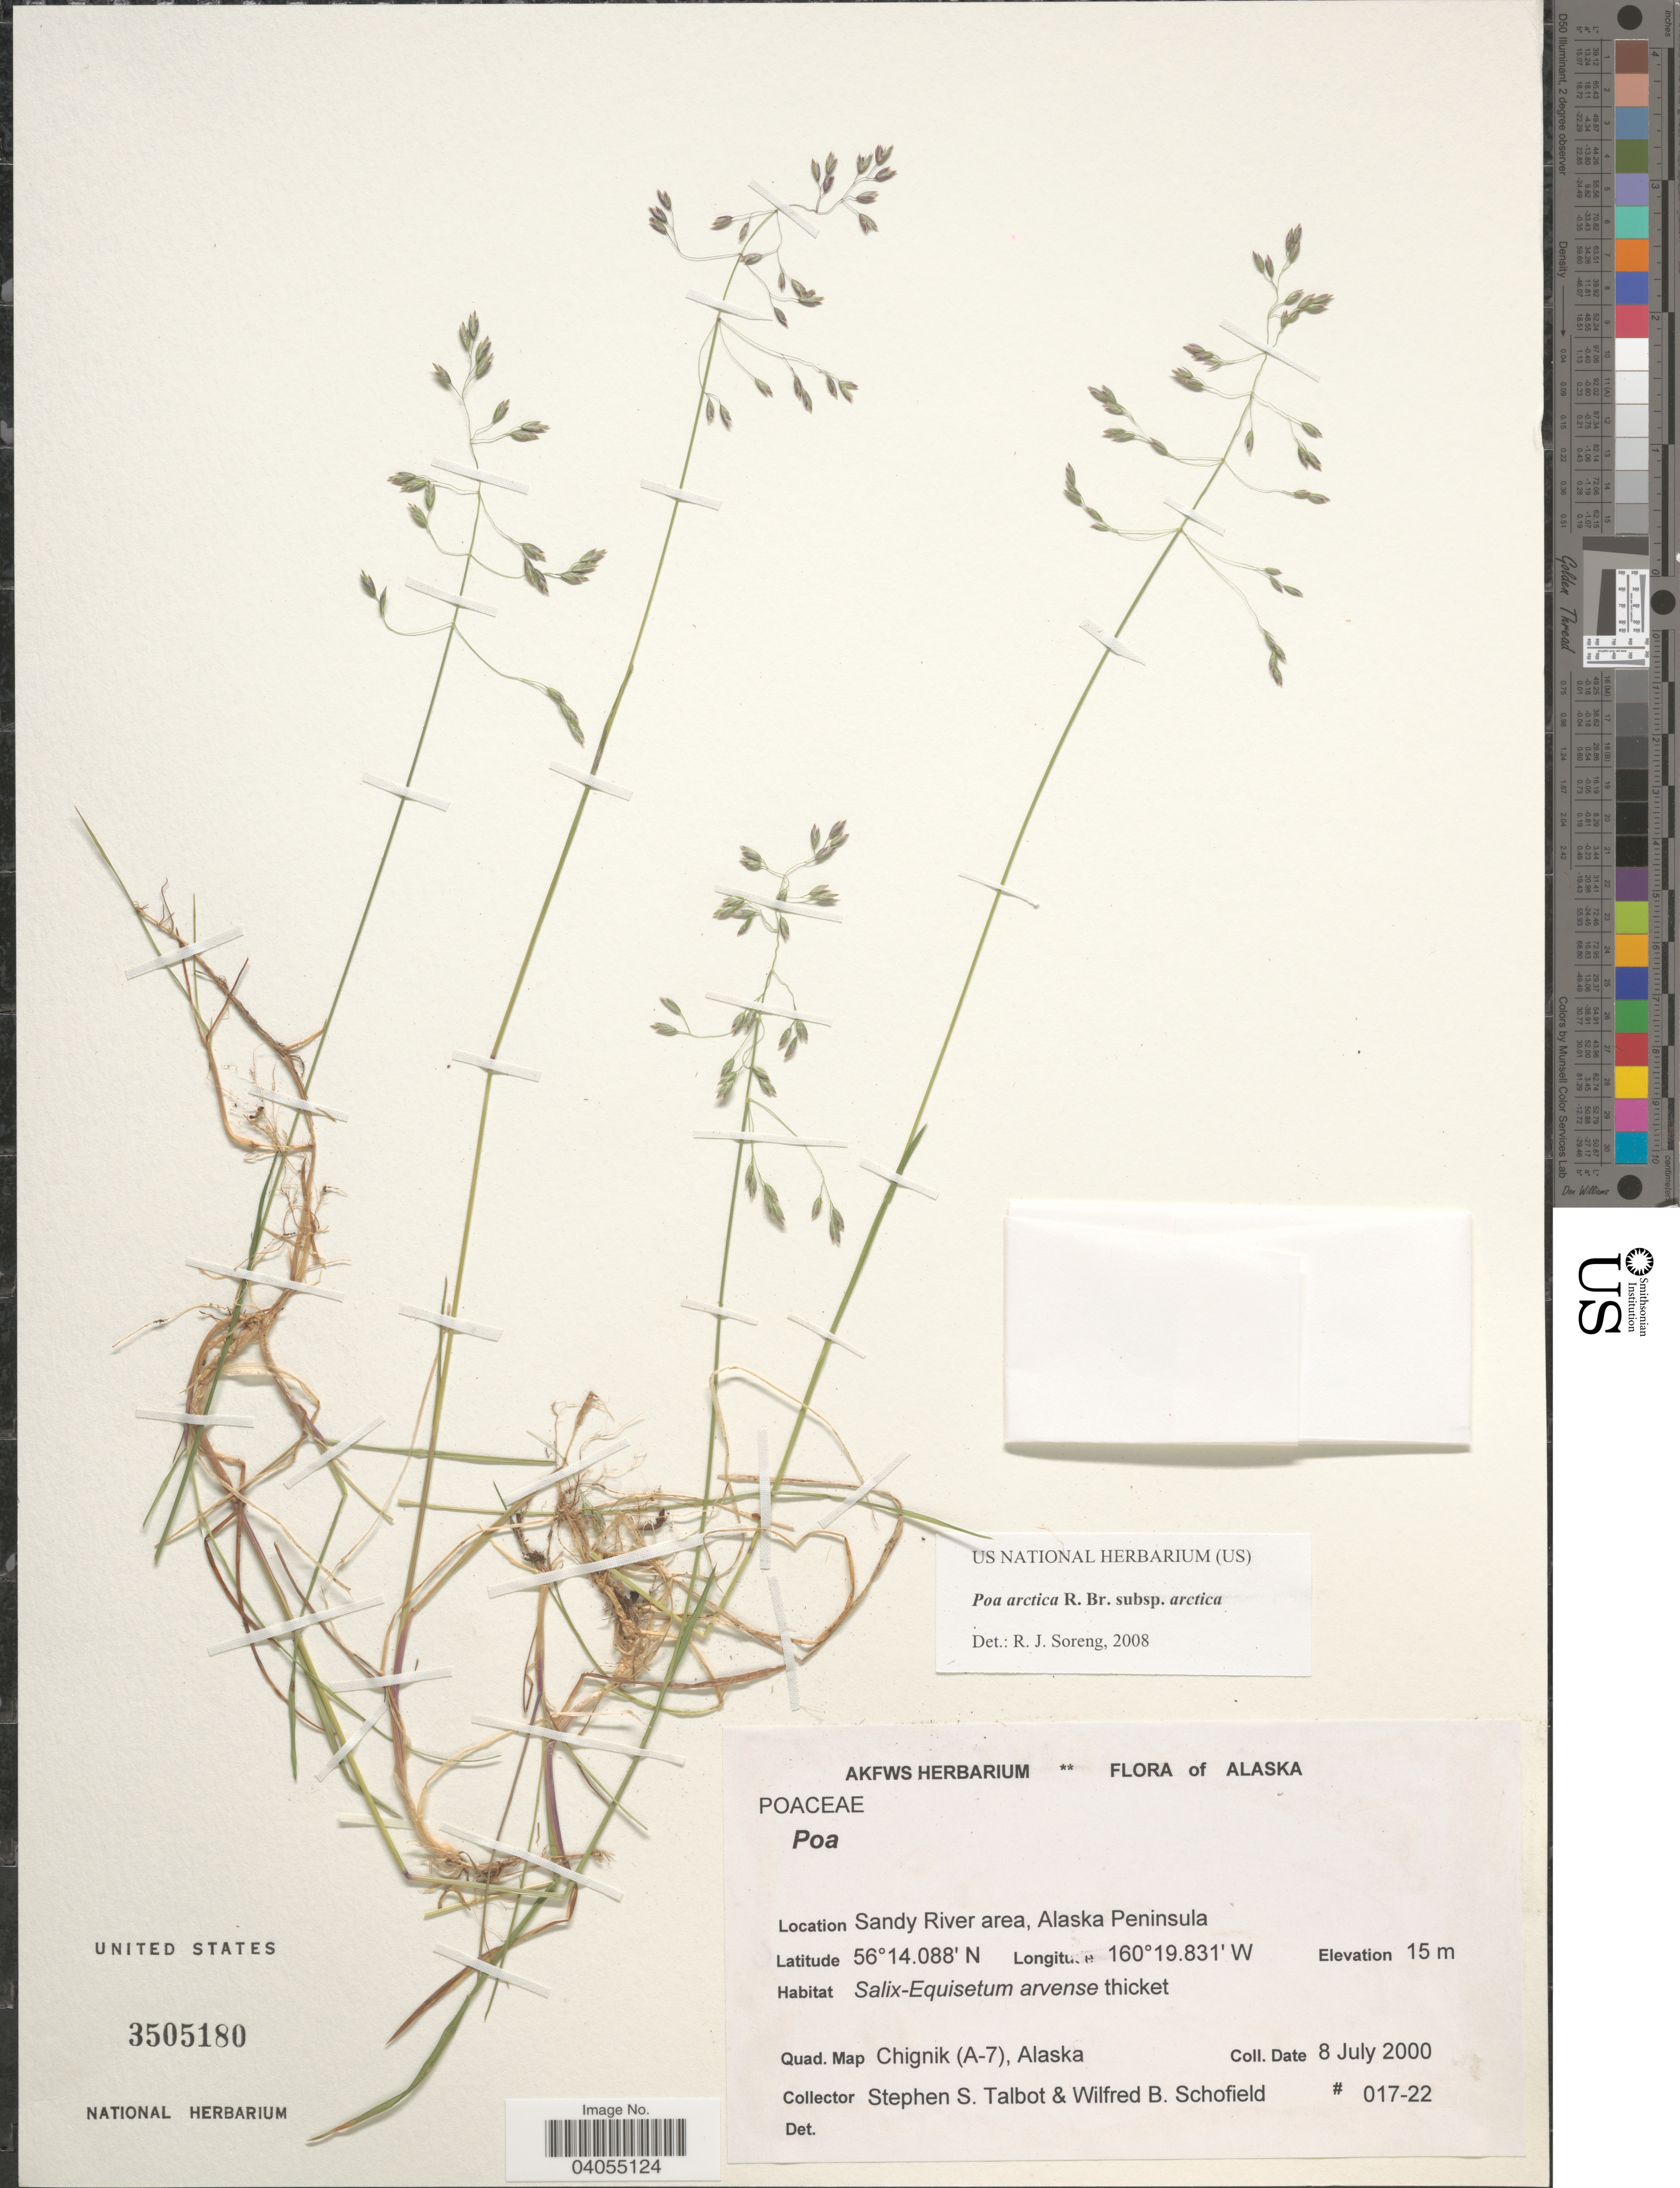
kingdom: Plantae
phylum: Tracheophyta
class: Liliopsida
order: Poales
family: Poaceae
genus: Poa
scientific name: Poa arctica subsp. arctica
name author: R. Br.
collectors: S. S. Talbot & W. Schofield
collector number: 017-22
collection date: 2000-07-08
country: United States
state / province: Alaska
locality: Sandy River area, Alaska Peninsula. Quad. Map Chiknik (A-7).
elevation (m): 15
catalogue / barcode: US 3505180